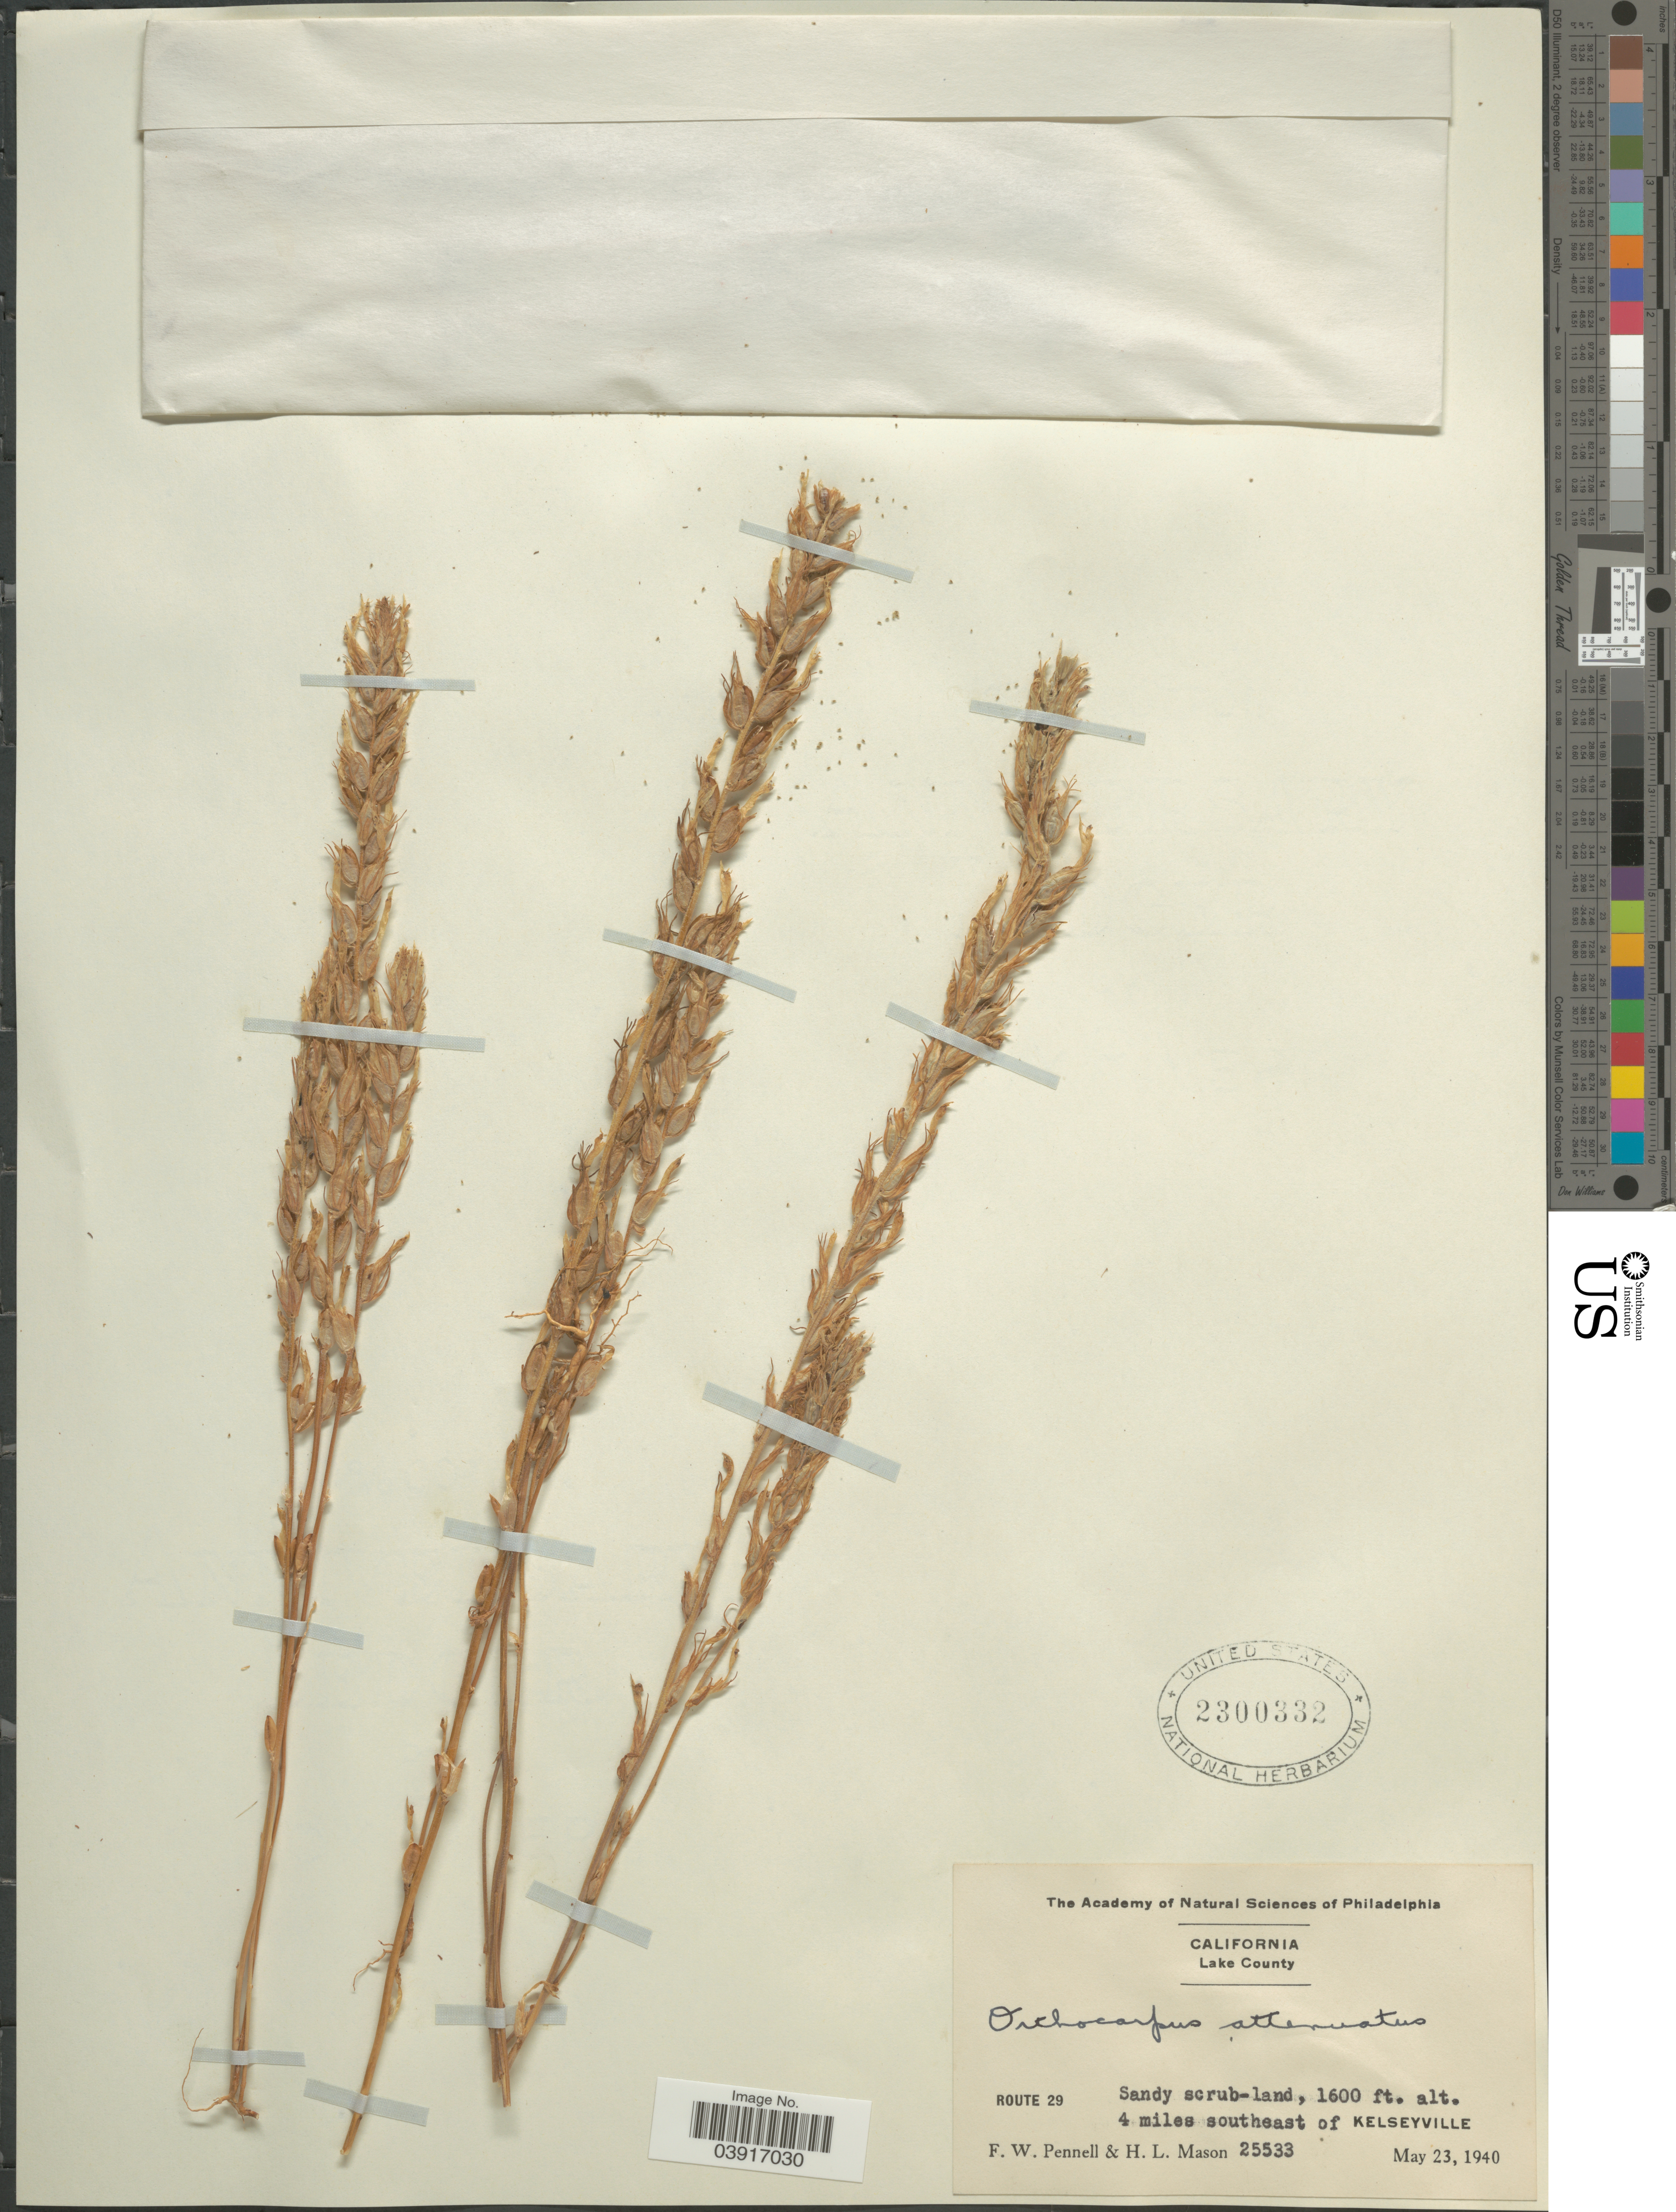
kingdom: Plantae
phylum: Tracheophyta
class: Magnoliopsida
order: Lamiales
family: Orobanchaceae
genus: Orthocarpus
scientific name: Orthocarpus attenuatus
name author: A. Gray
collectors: F. W. Pennell & H. L. Mason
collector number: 25533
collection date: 1940-05-23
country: United States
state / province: California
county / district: Lake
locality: Lake County. Route 29 4 miles southeast of Kelseyville.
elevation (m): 488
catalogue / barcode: US 2300332